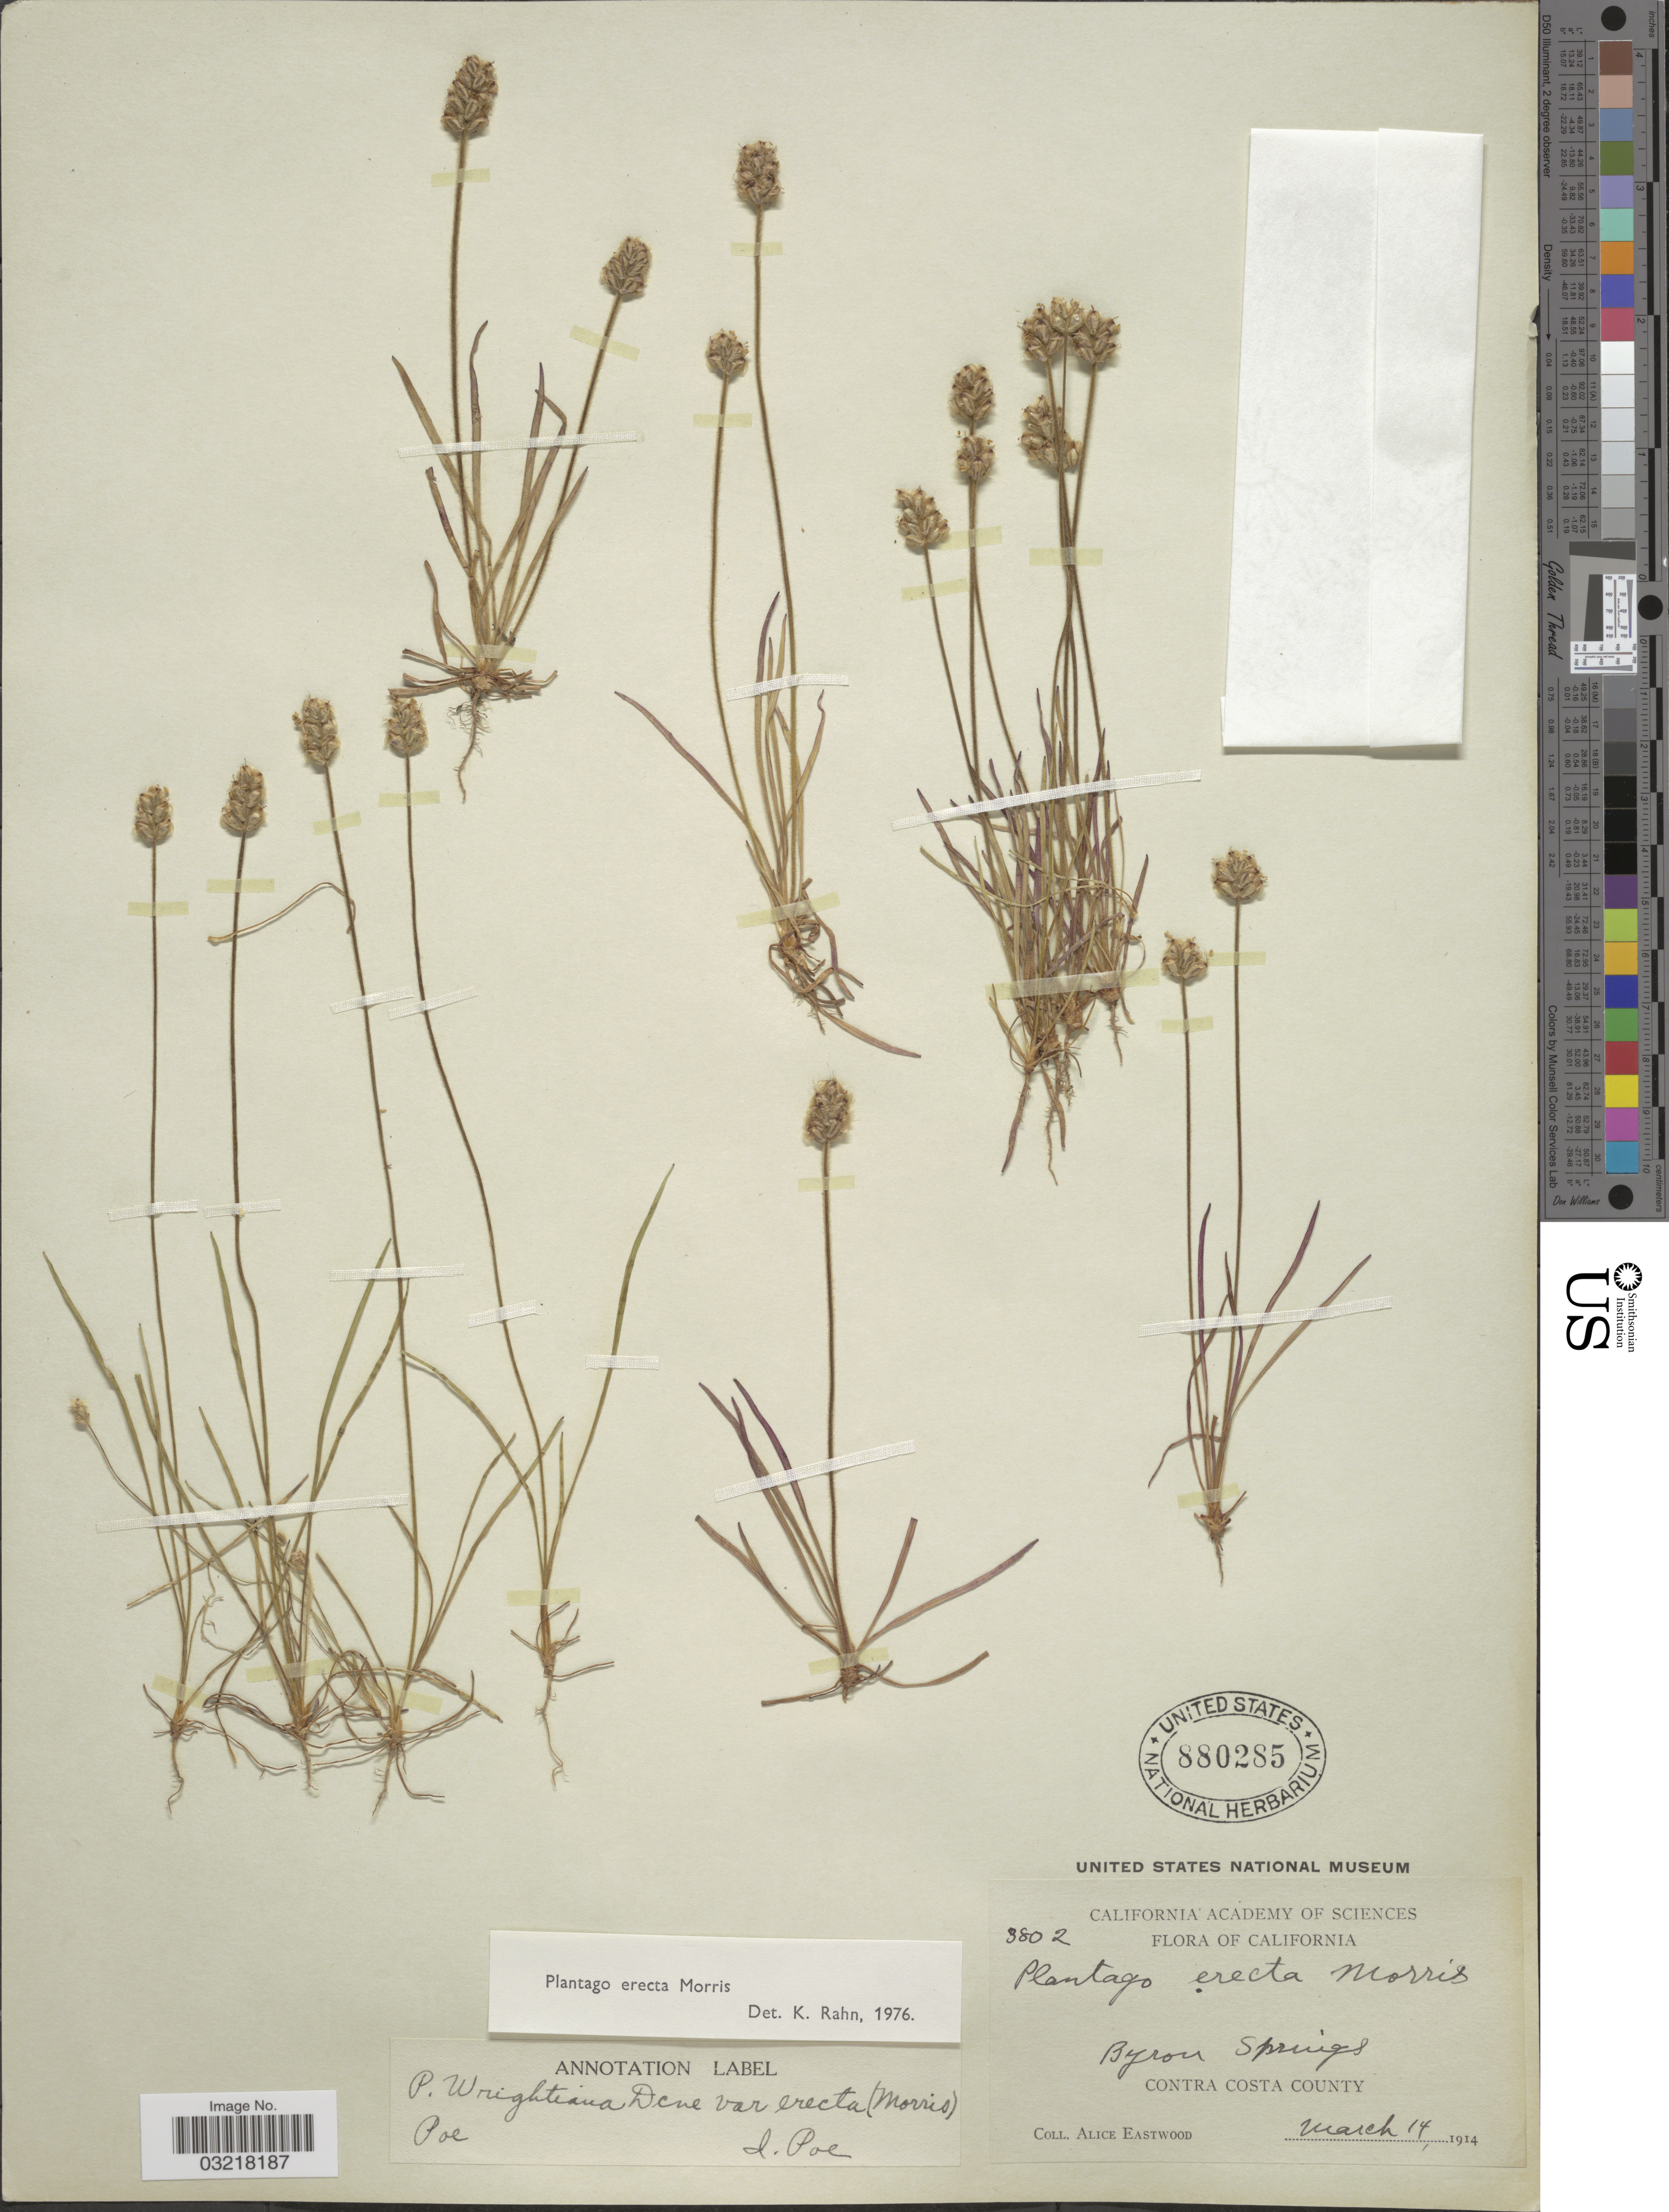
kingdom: Plantae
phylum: Tracheophyta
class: Magnoliopsida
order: Lamiales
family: Plantaginaceae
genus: Plantago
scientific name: Plantago erecta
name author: Morris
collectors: A. Eastwood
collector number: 3802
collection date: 1914-03-14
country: United States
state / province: California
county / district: Contra Costa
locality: Byron Springs. Contra Costa County.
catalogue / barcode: US 880285